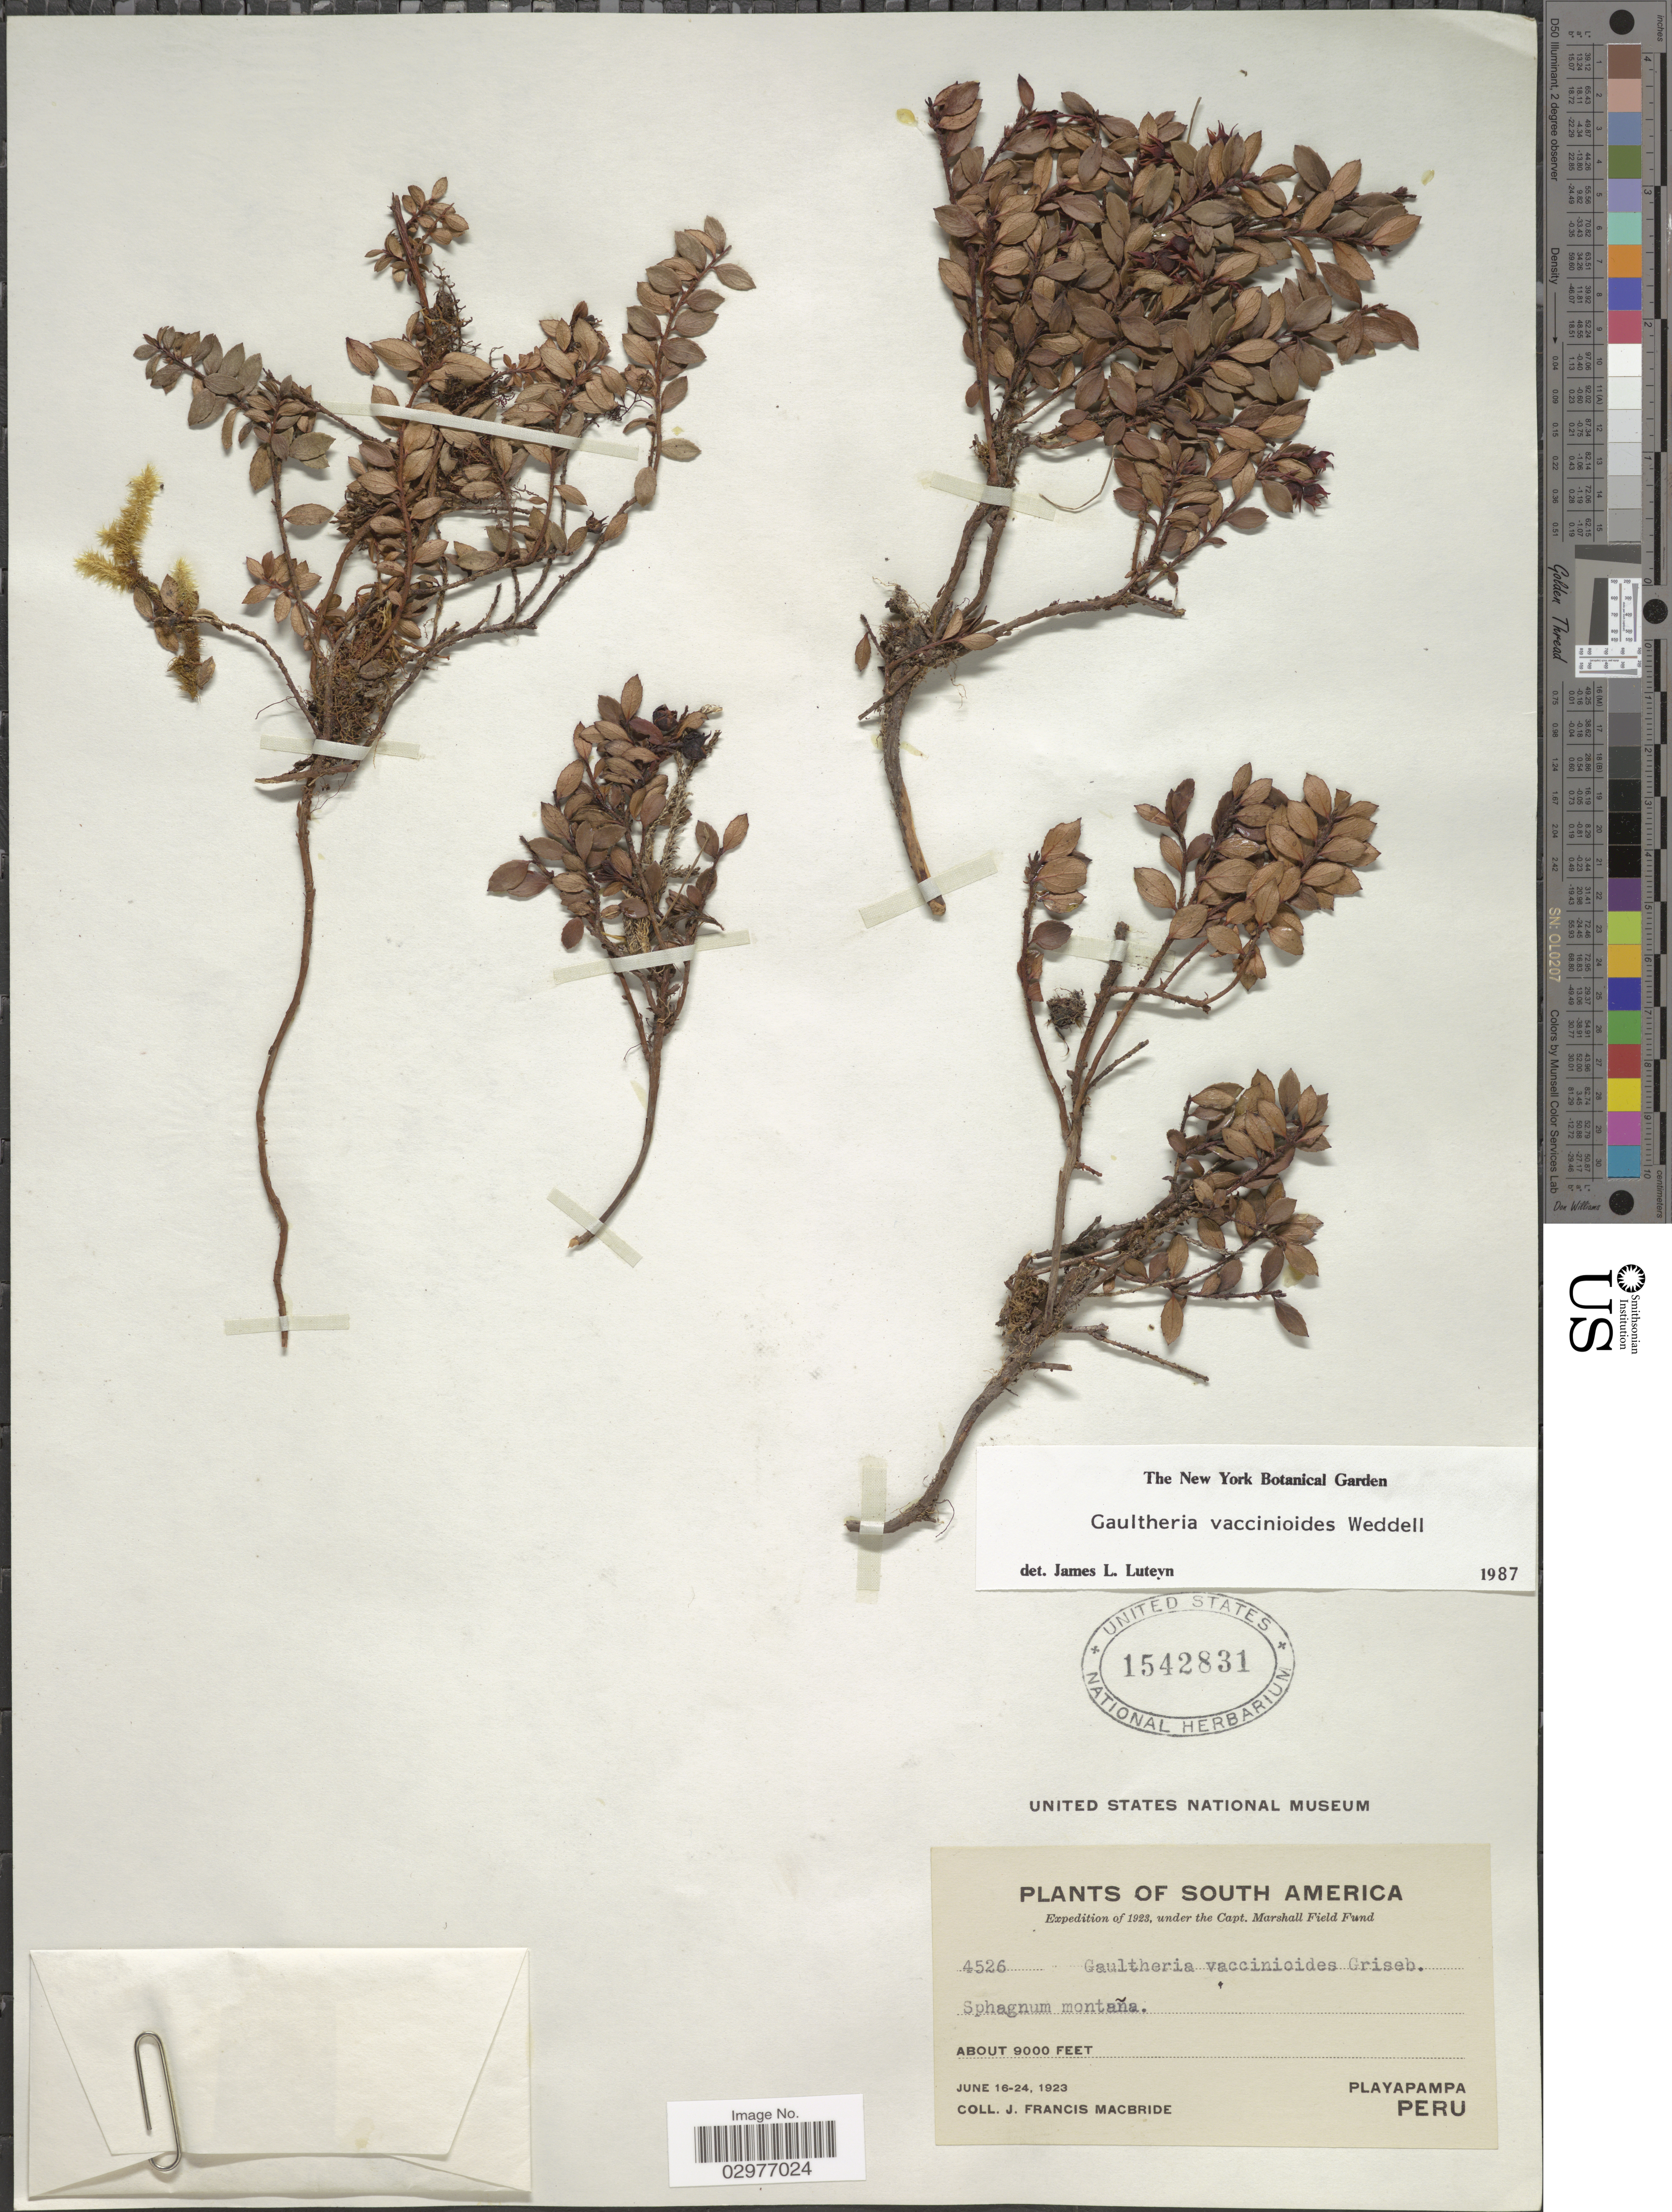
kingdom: Plantae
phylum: Tracheophyta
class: Magnoliopsida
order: Ericales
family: Ericaceae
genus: Gaultheria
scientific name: Gaultheria vaccinioides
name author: Wedd.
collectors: J. F. Macbride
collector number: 4526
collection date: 1923-06-16/1923-06-24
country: Peru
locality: South America. Sphagnum montaña. Playapampa.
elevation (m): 2743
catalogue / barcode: US 1542831